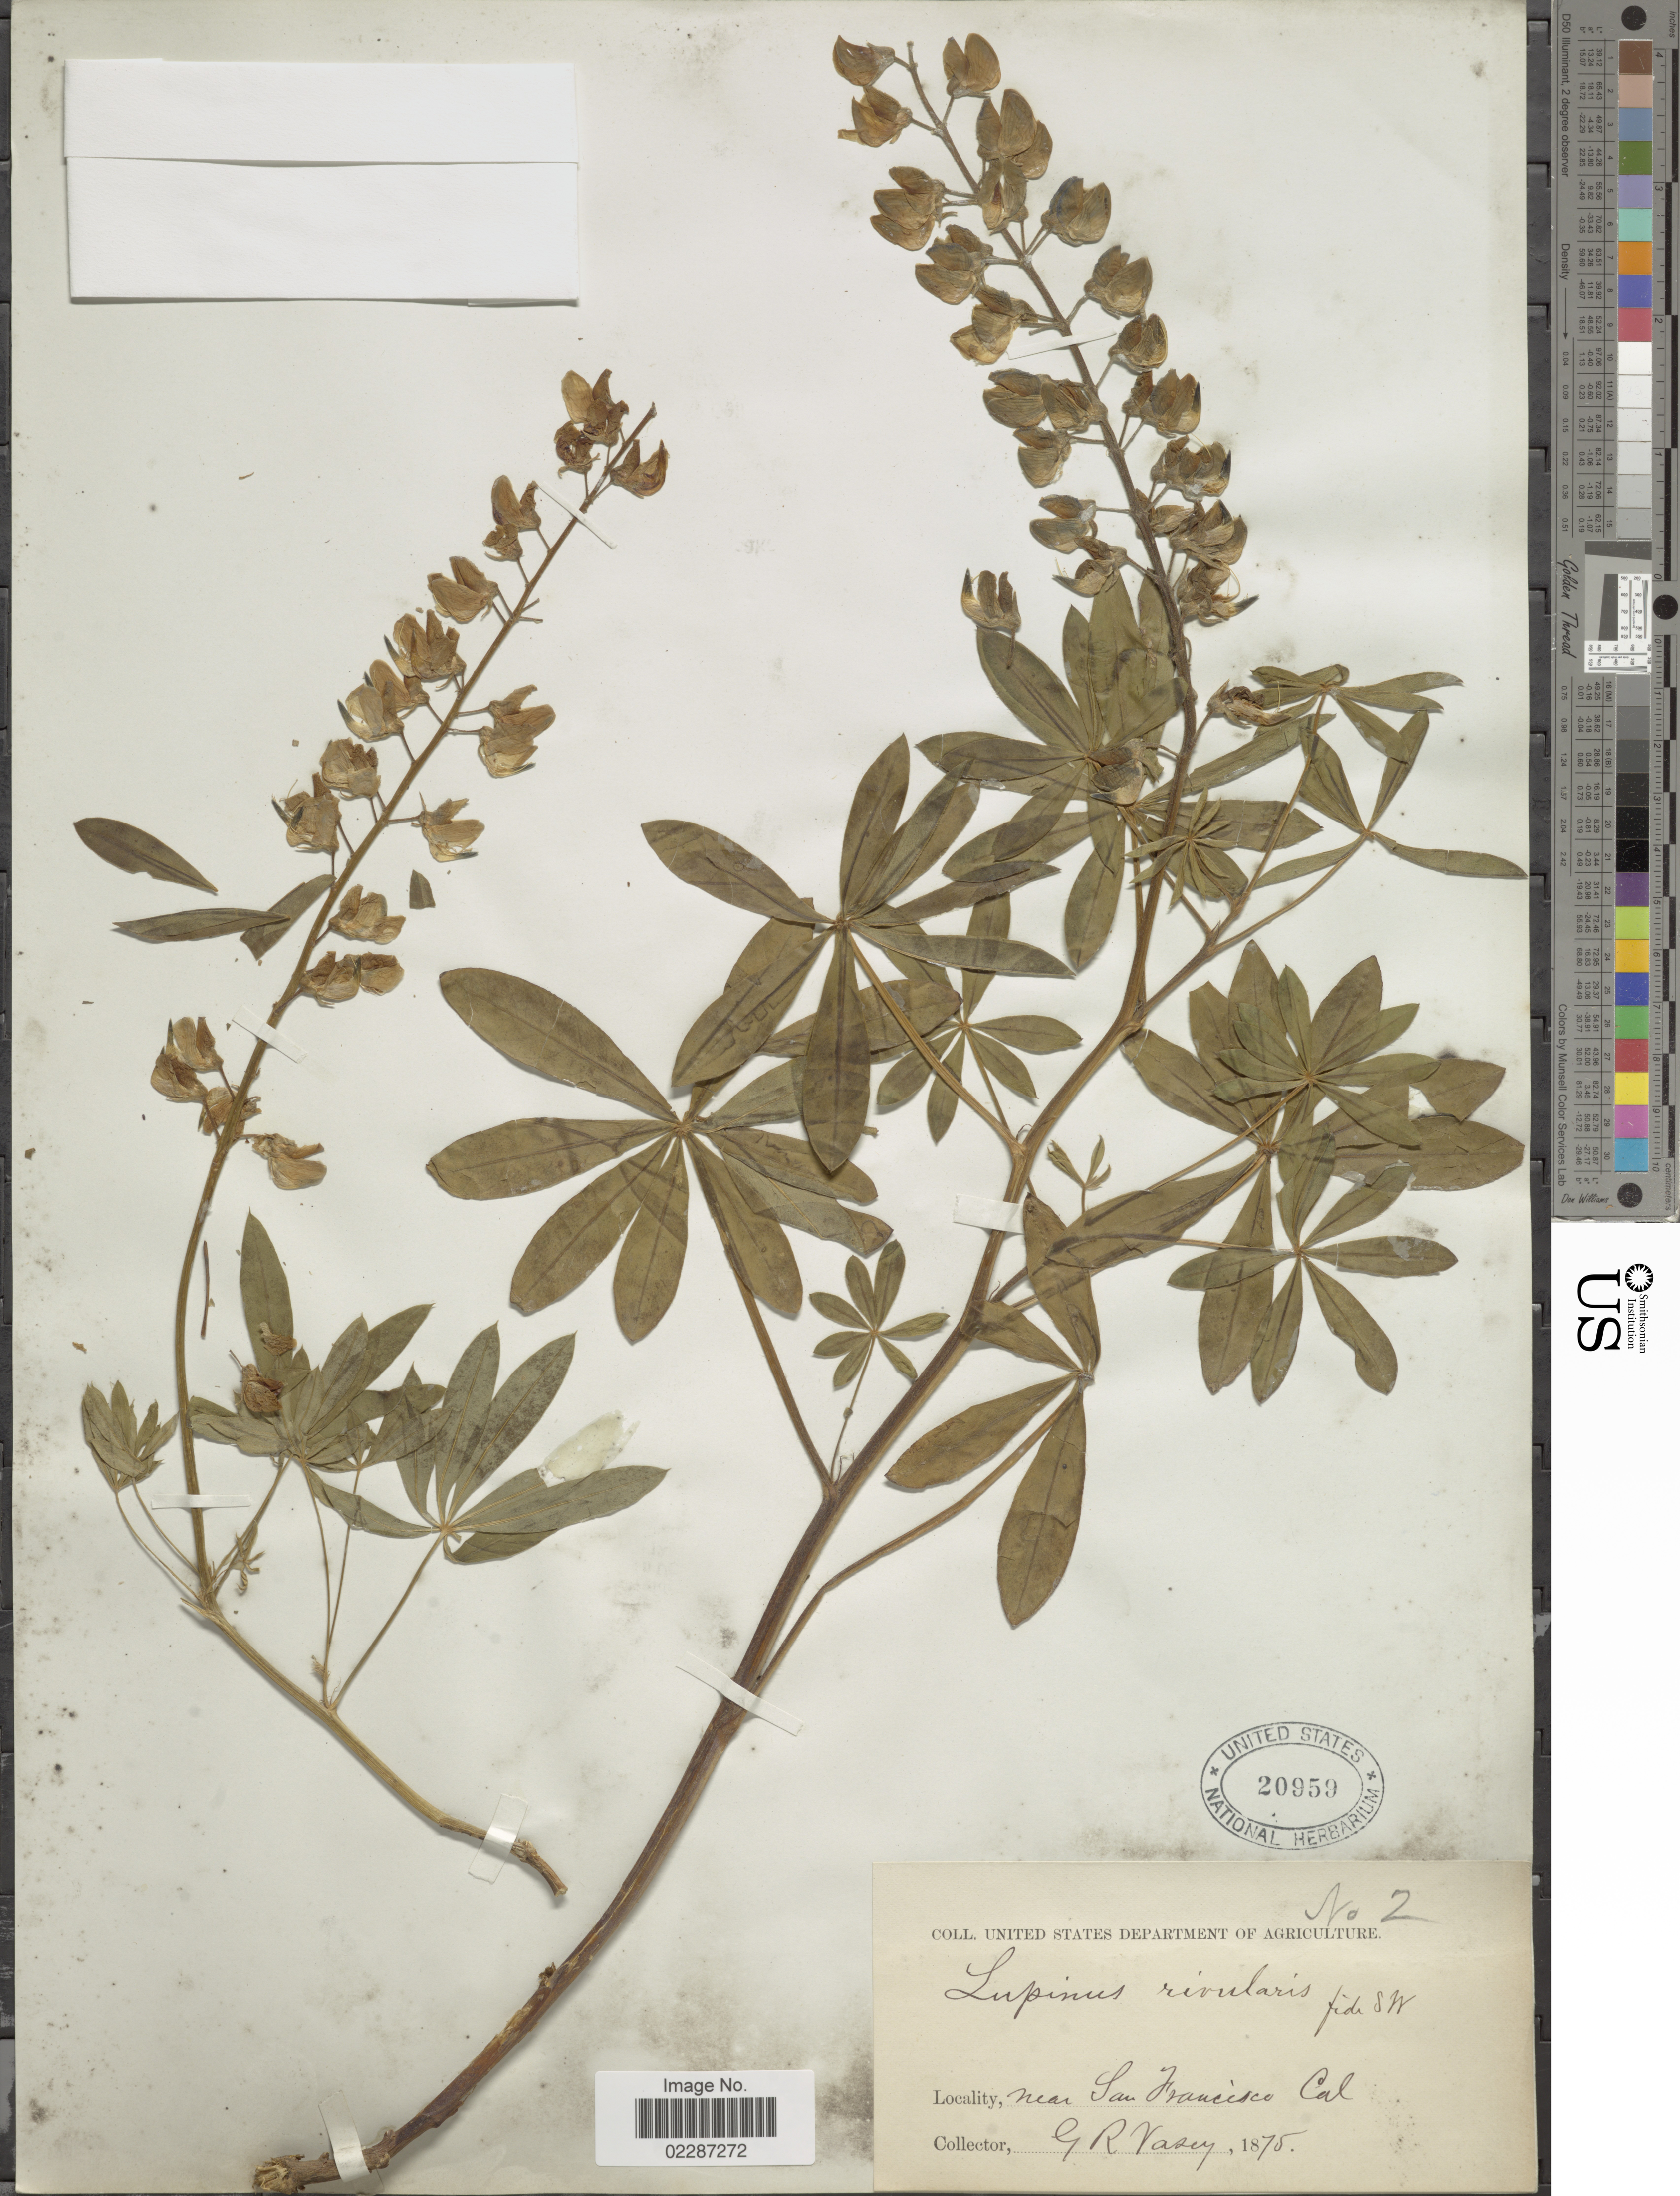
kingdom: Plantae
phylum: Tracheophyta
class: Magnoliopsida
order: Fabales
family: Fabaceae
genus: Lupinus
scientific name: Lupinus rivularis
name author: Lindl.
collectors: G. R. Vasey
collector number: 2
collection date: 1875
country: United States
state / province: California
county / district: San Francisco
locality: Near San Francisco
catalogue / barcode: US 20959